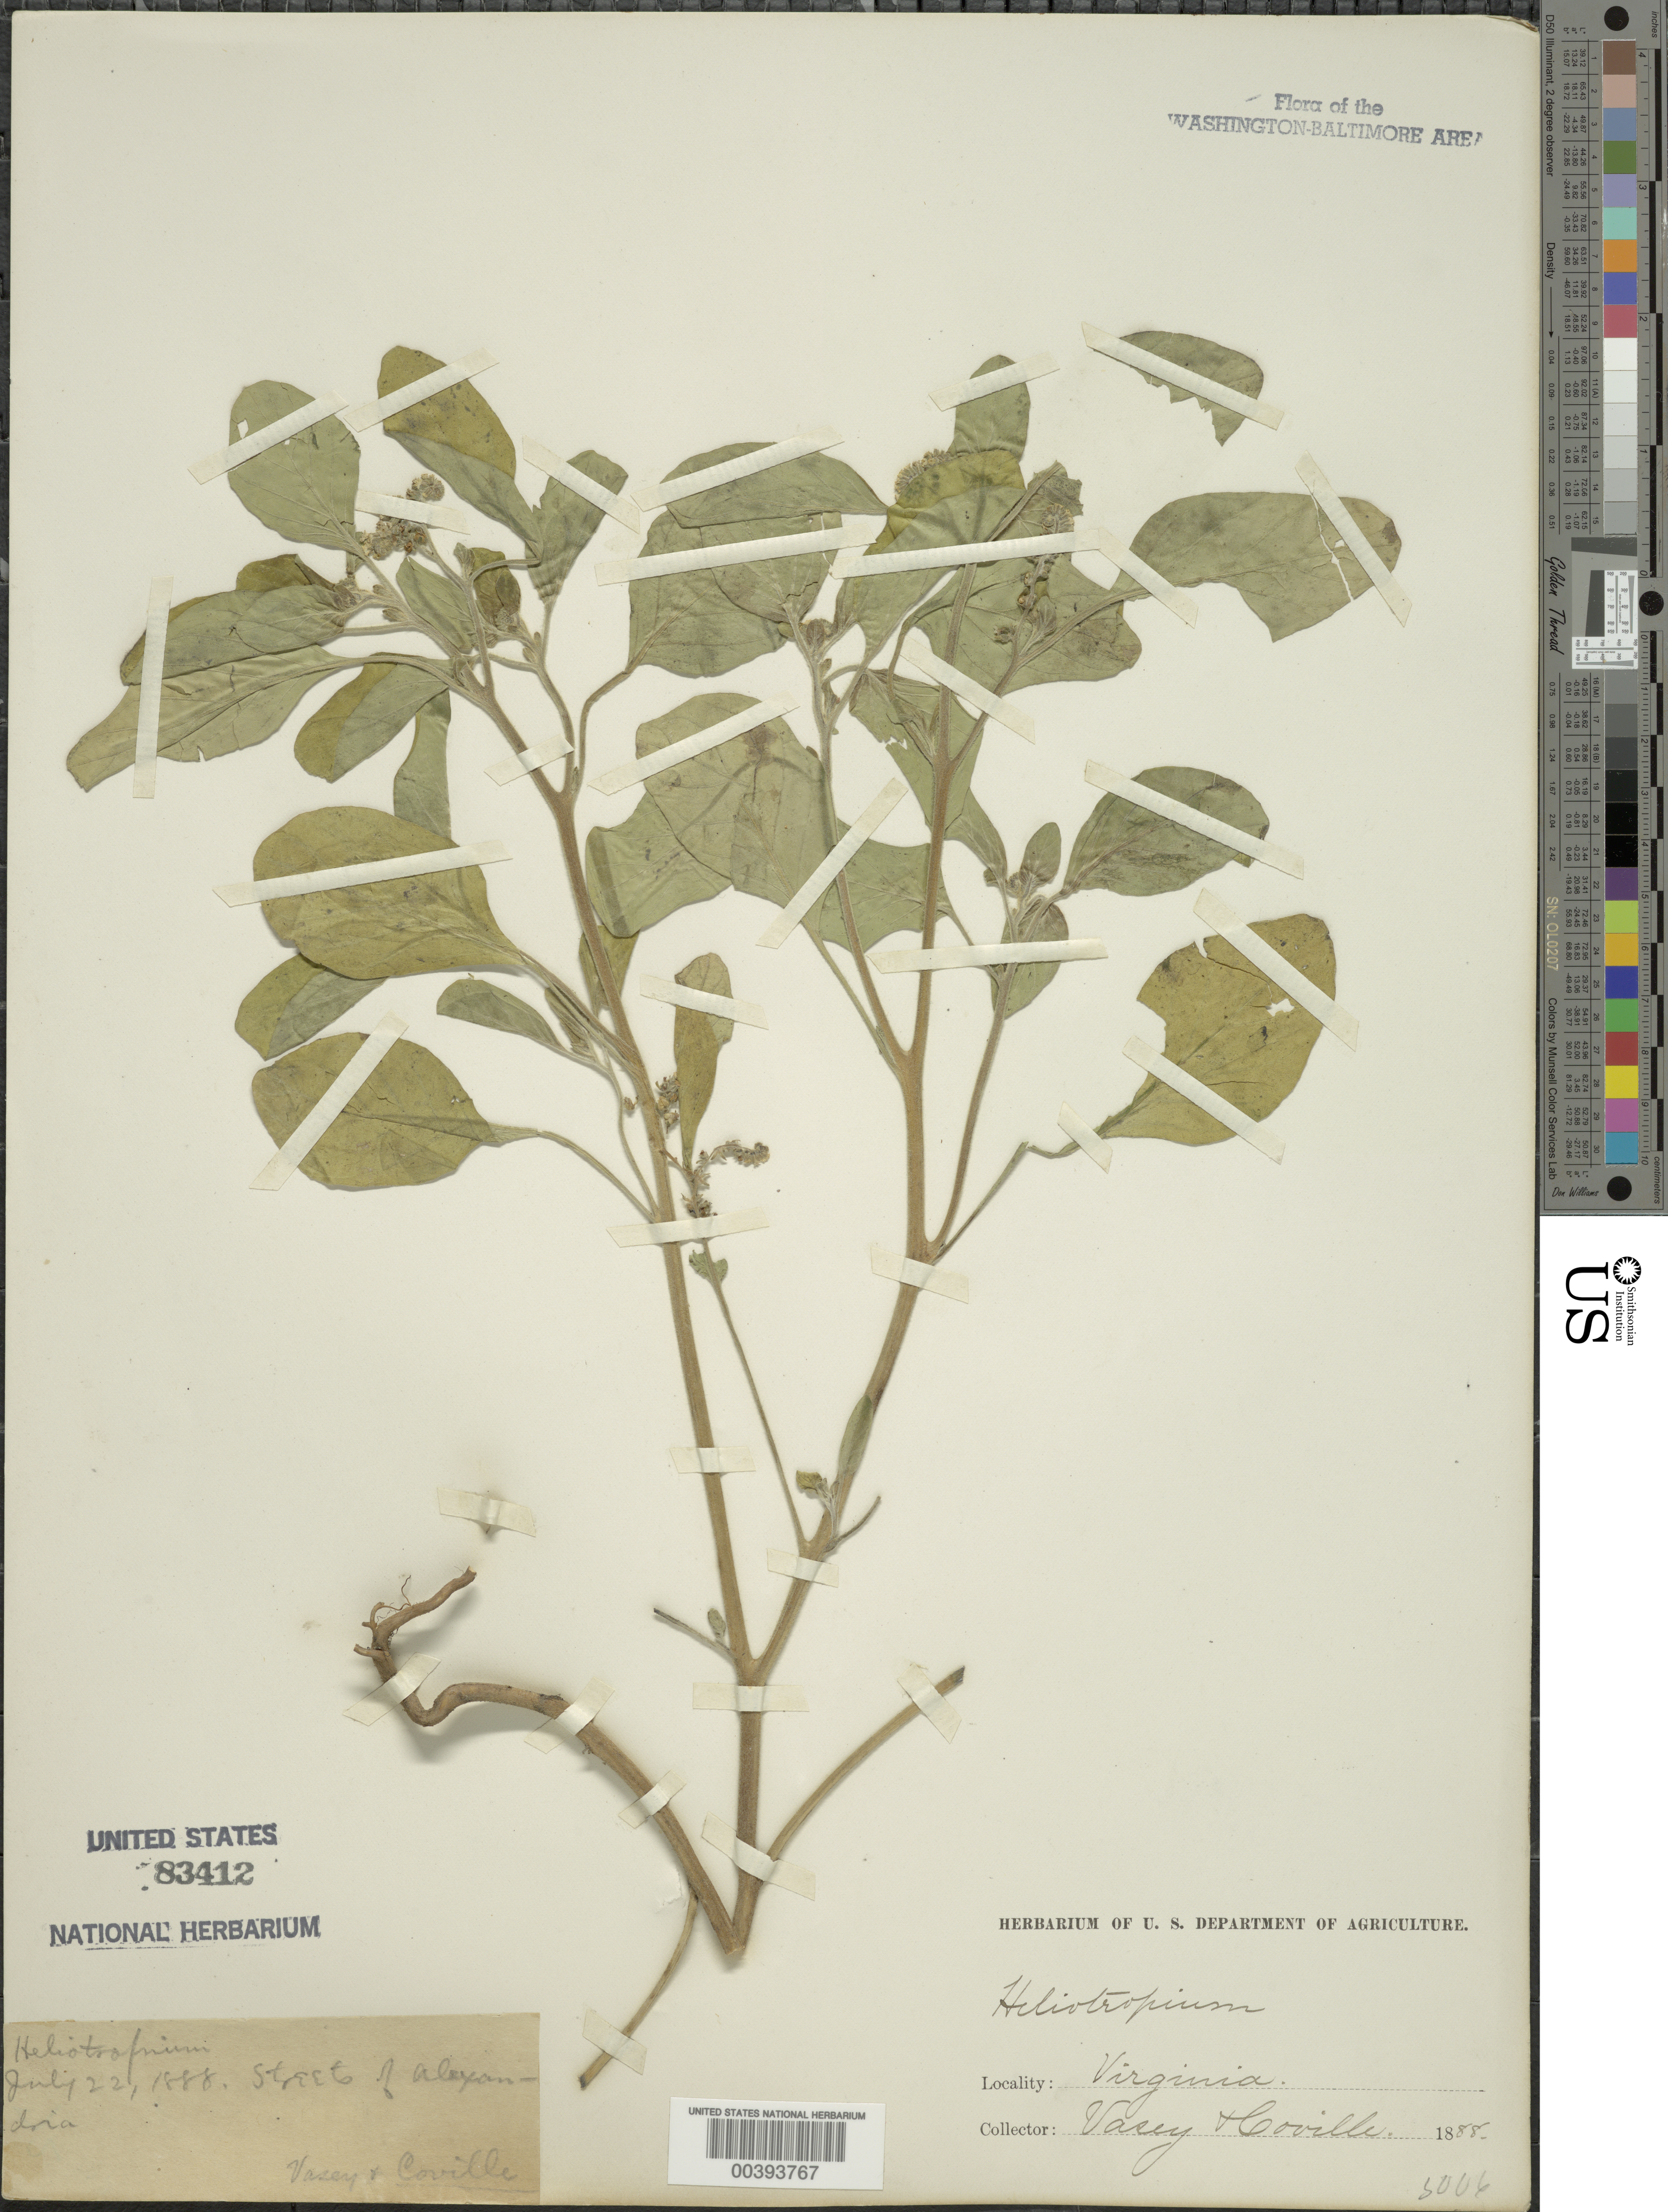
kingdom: Plantae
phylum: Tracheophyta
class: Magnoliopsida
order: Boraginales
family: Heliotropiaceae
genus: Heliotropium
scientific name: Heliotropium europaeum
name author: L.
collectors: G. R. Vasey & F. V. Coville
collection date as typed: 22 Jul 1888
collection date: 1888-07-22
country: United States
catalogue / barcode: US 83412